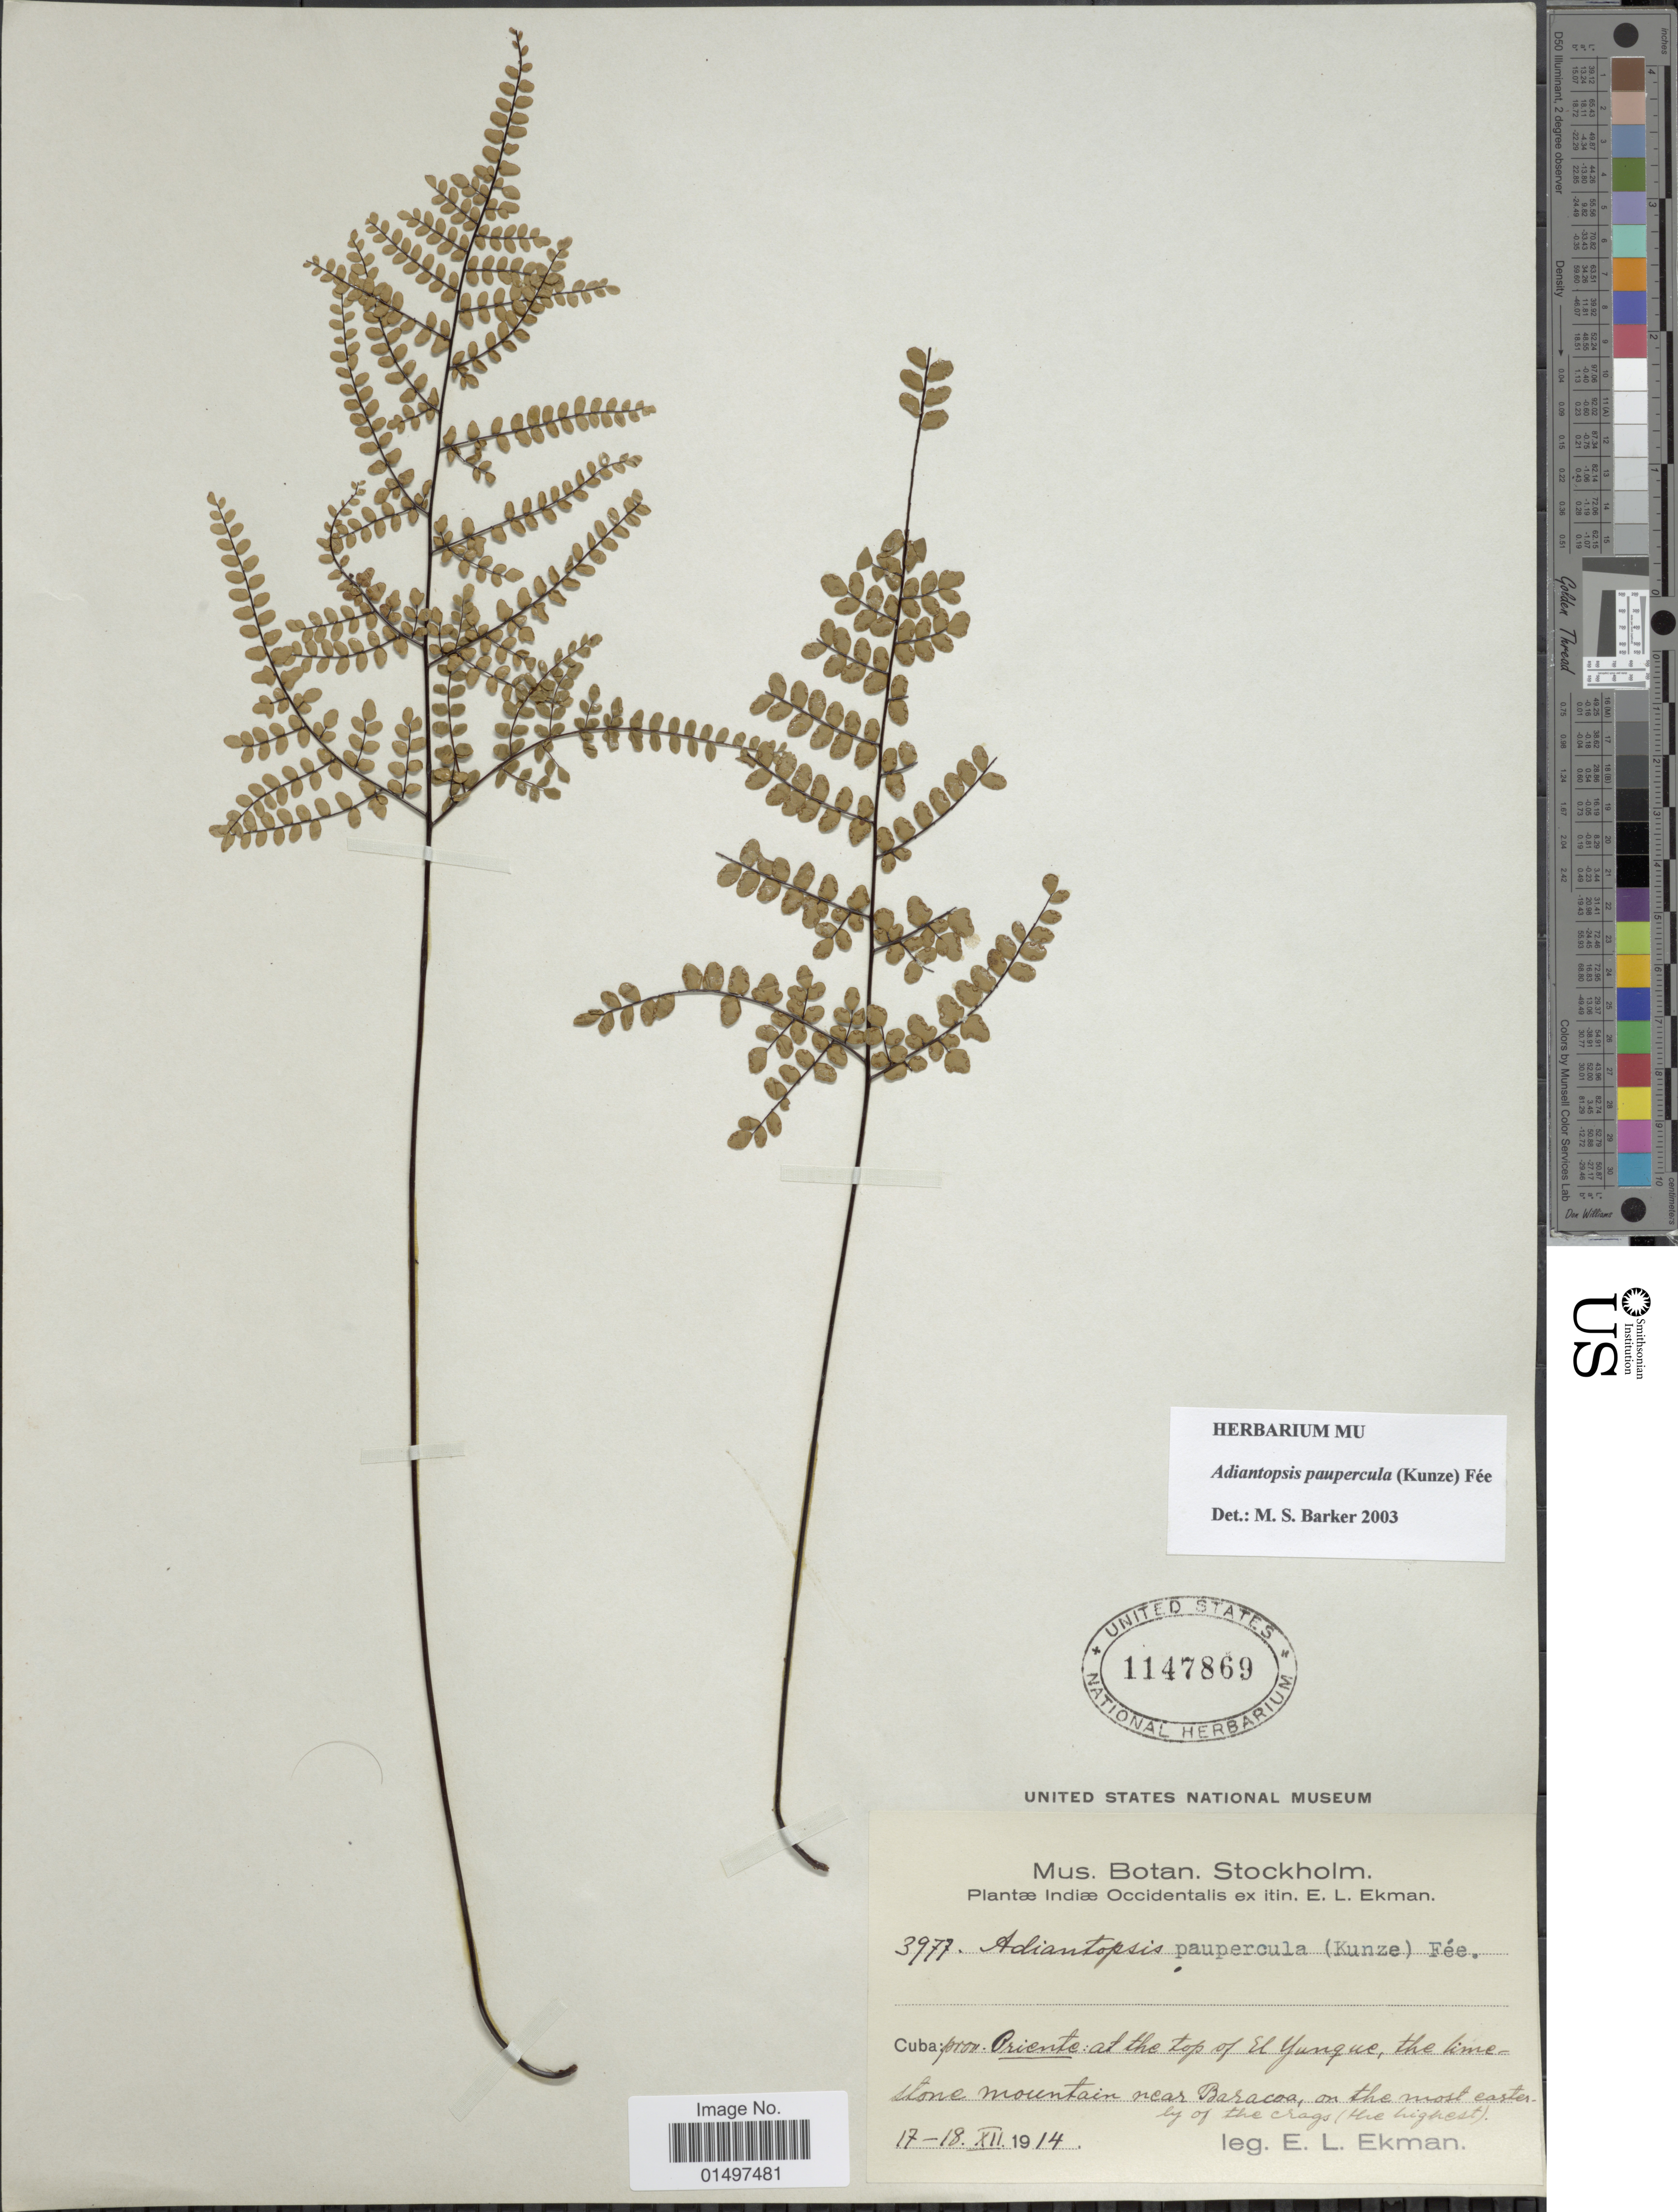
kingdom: Plantae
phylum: Tracheophyta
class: Polypodiopsida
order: Polypodiales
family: Pteridaceae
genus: Adiantopsis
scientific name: Adiantopsis paupercula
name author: (Kunze) Fée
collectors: E. L. Ekman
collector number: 3977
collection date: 1914-12-17/1914-12-18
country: Cuba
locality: Prov. Oriente: at the top of El Yunque, the limestone mountain near Baracoa. Prov. Oriente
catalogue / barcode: US 1147869